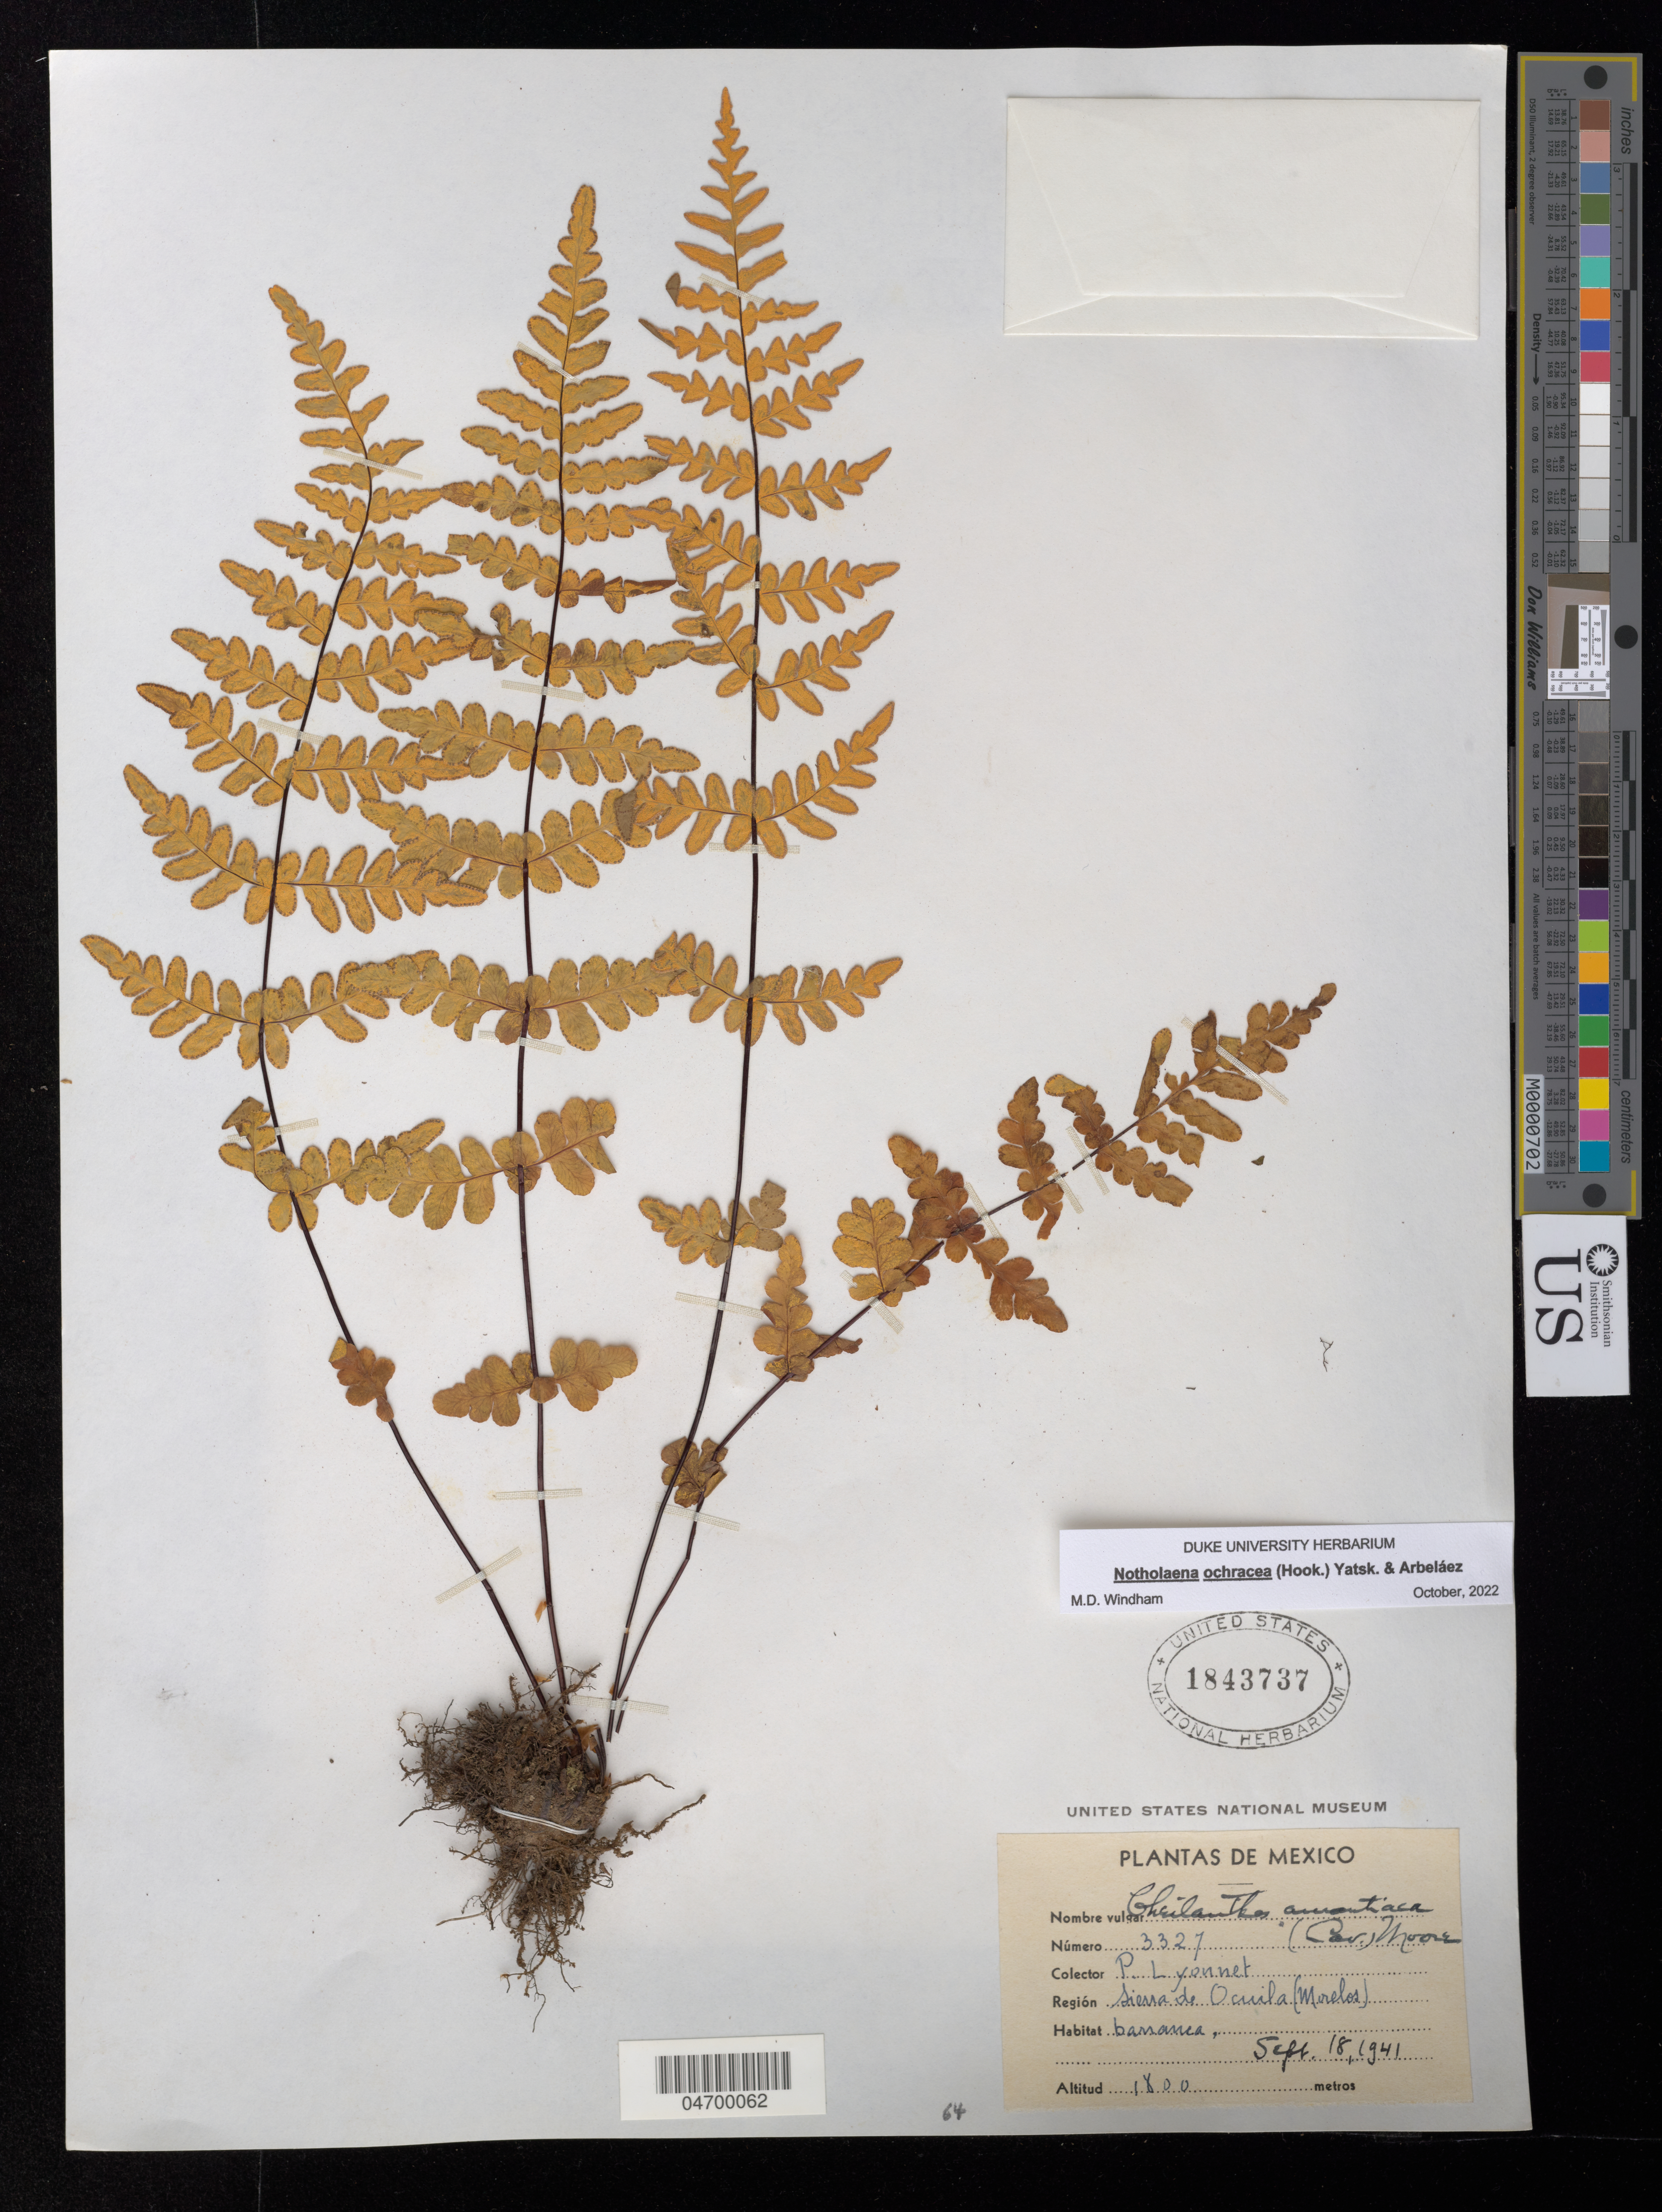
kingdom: Plantae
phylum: Tracheophyta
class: Polypodiopsida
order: Polypodiales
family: Pteridaceae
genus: Notholaena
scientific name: Notholaena ochracea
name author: (Hook.) Yatsk. & Arbaláez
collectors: P. Lyonnet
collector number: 3327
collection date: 1941-09-18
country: Mexico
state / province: Morelos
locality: Región Sierra de Ocuila.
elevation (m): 1800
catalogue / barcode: US 1843737